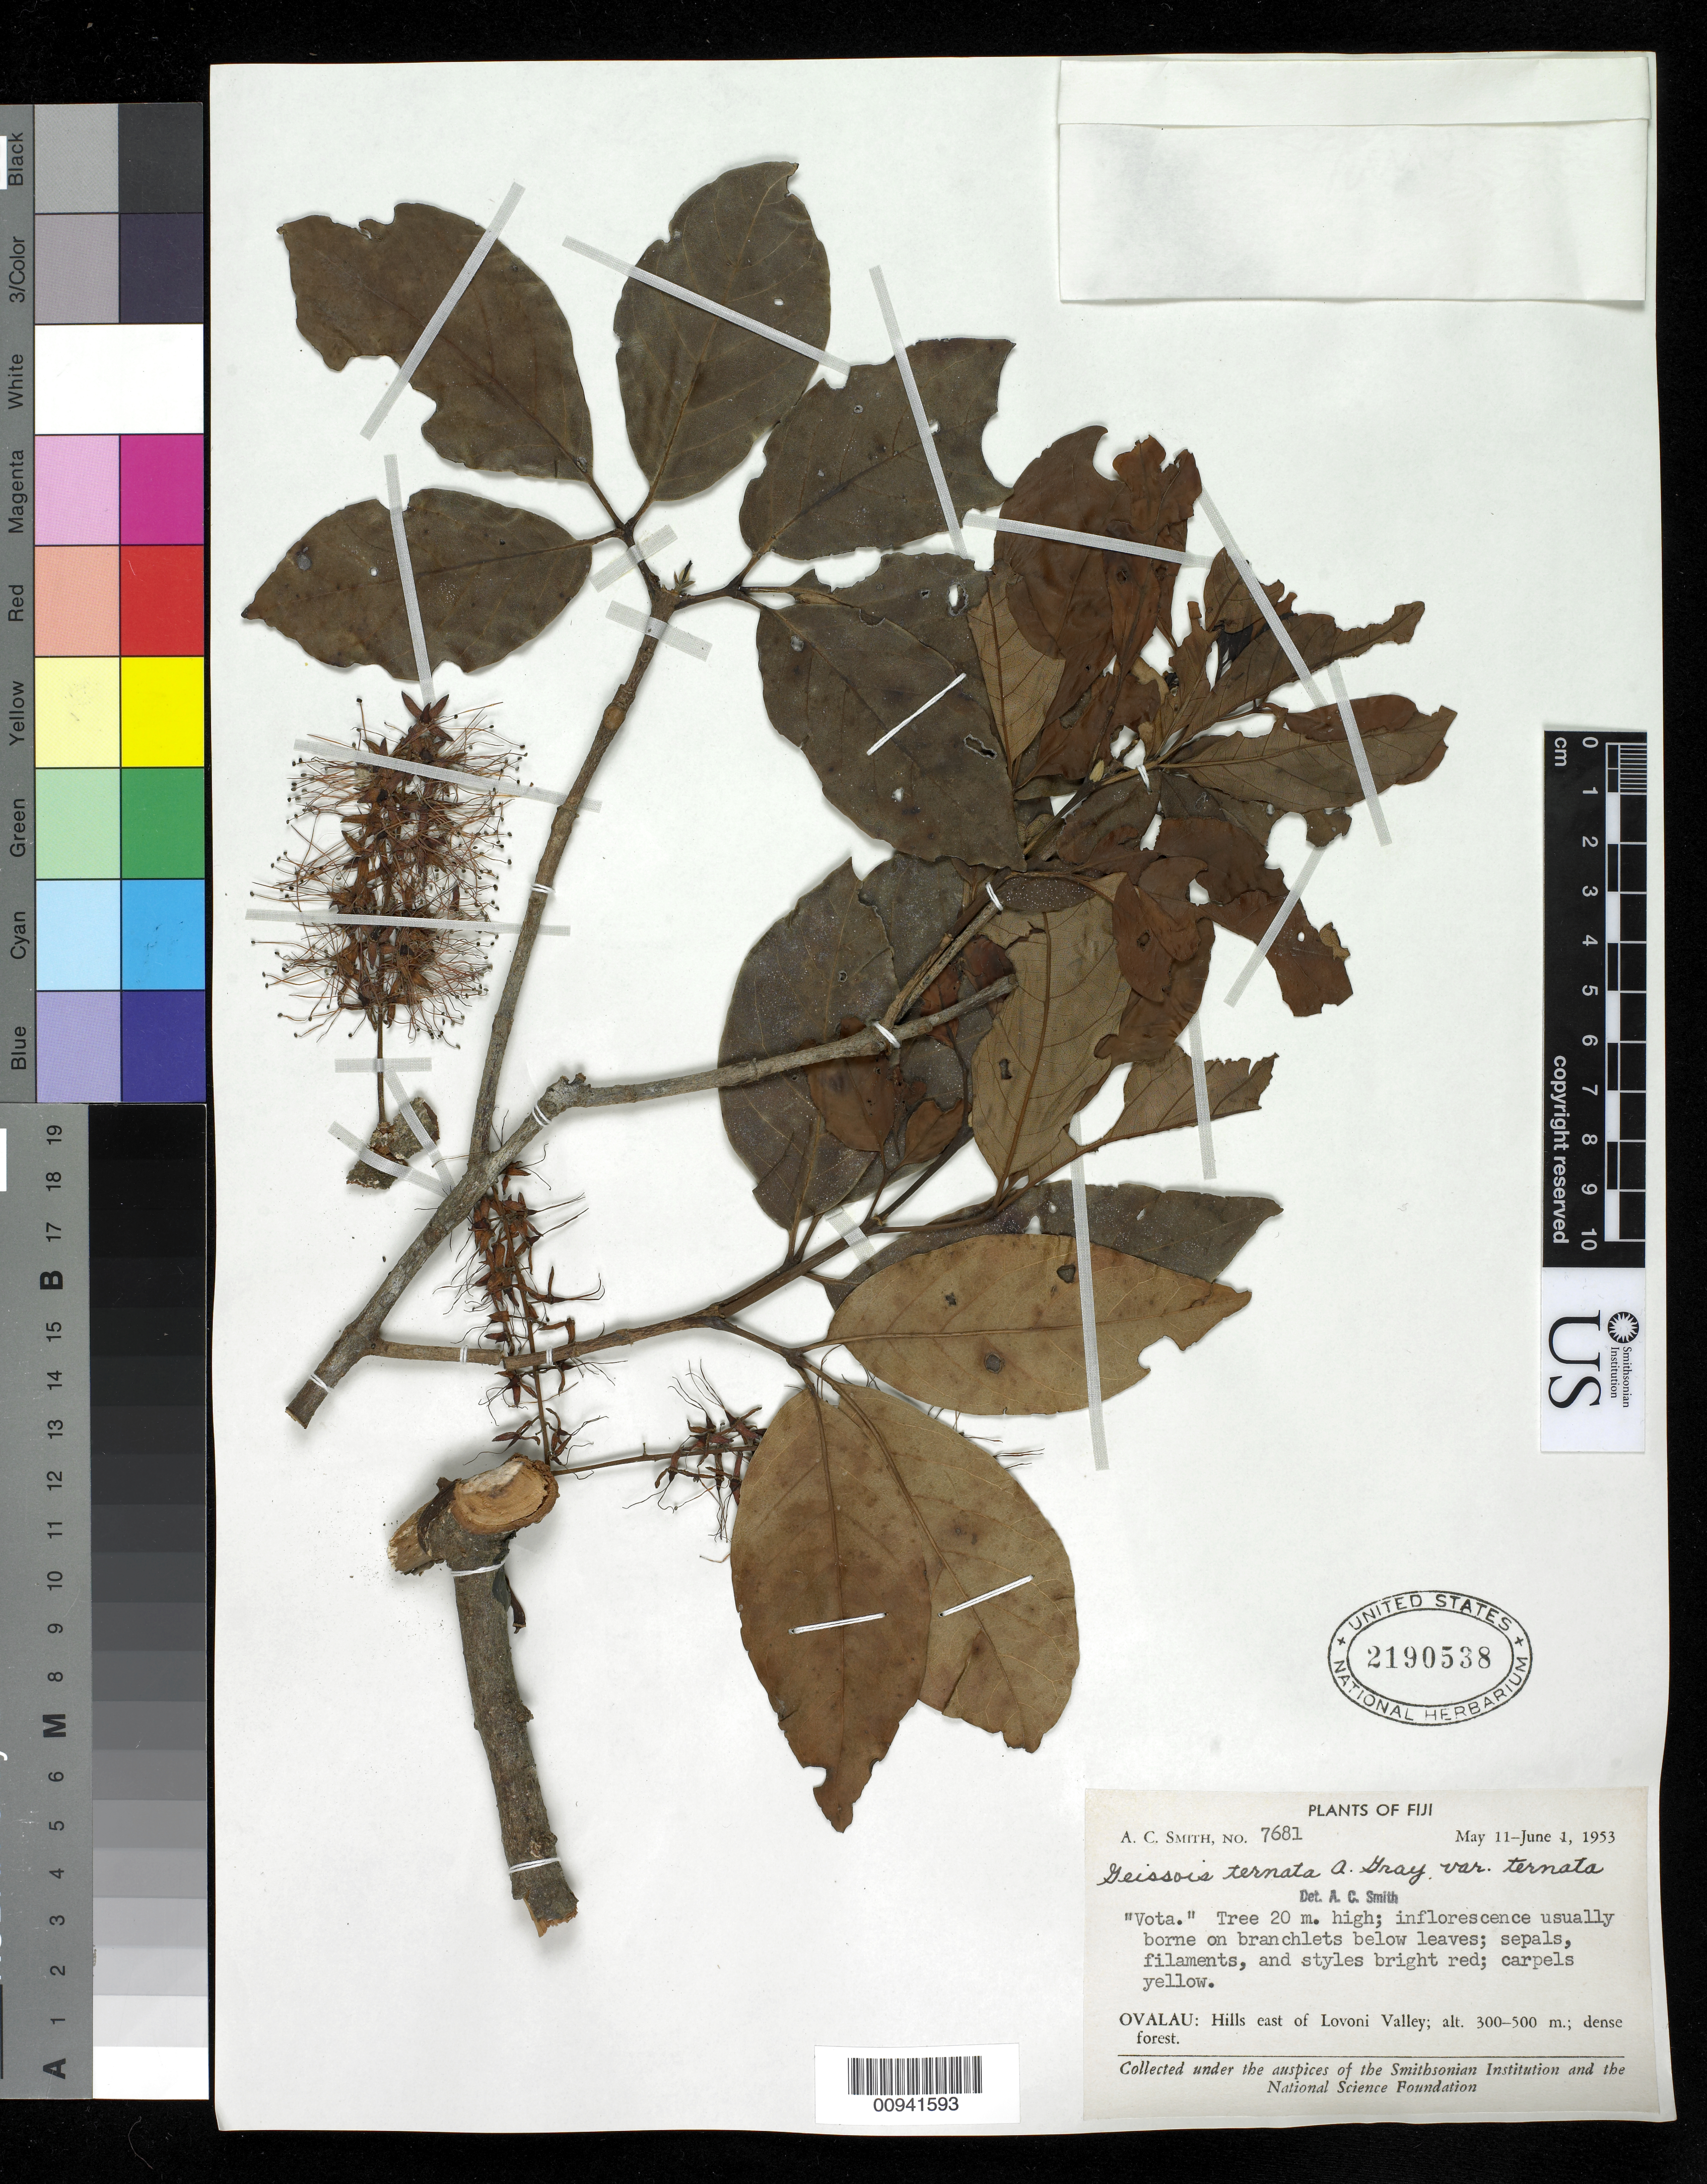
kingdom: Plantae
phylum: Tracheophyta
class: Magnoliopsida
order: Oxalidales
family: Cunoniaceae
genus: Geissois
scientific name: Geissois ternata var. ternata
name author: A. Gray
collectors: C. A. Smith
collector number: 7681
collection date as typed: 11 May 1953 to 01 Jun 1953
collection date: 1953-05-11/1953-06-01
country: Fiji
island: Ovalau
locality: Hills east of Lovoni Valley.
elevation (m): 300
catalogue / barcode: US 2190538